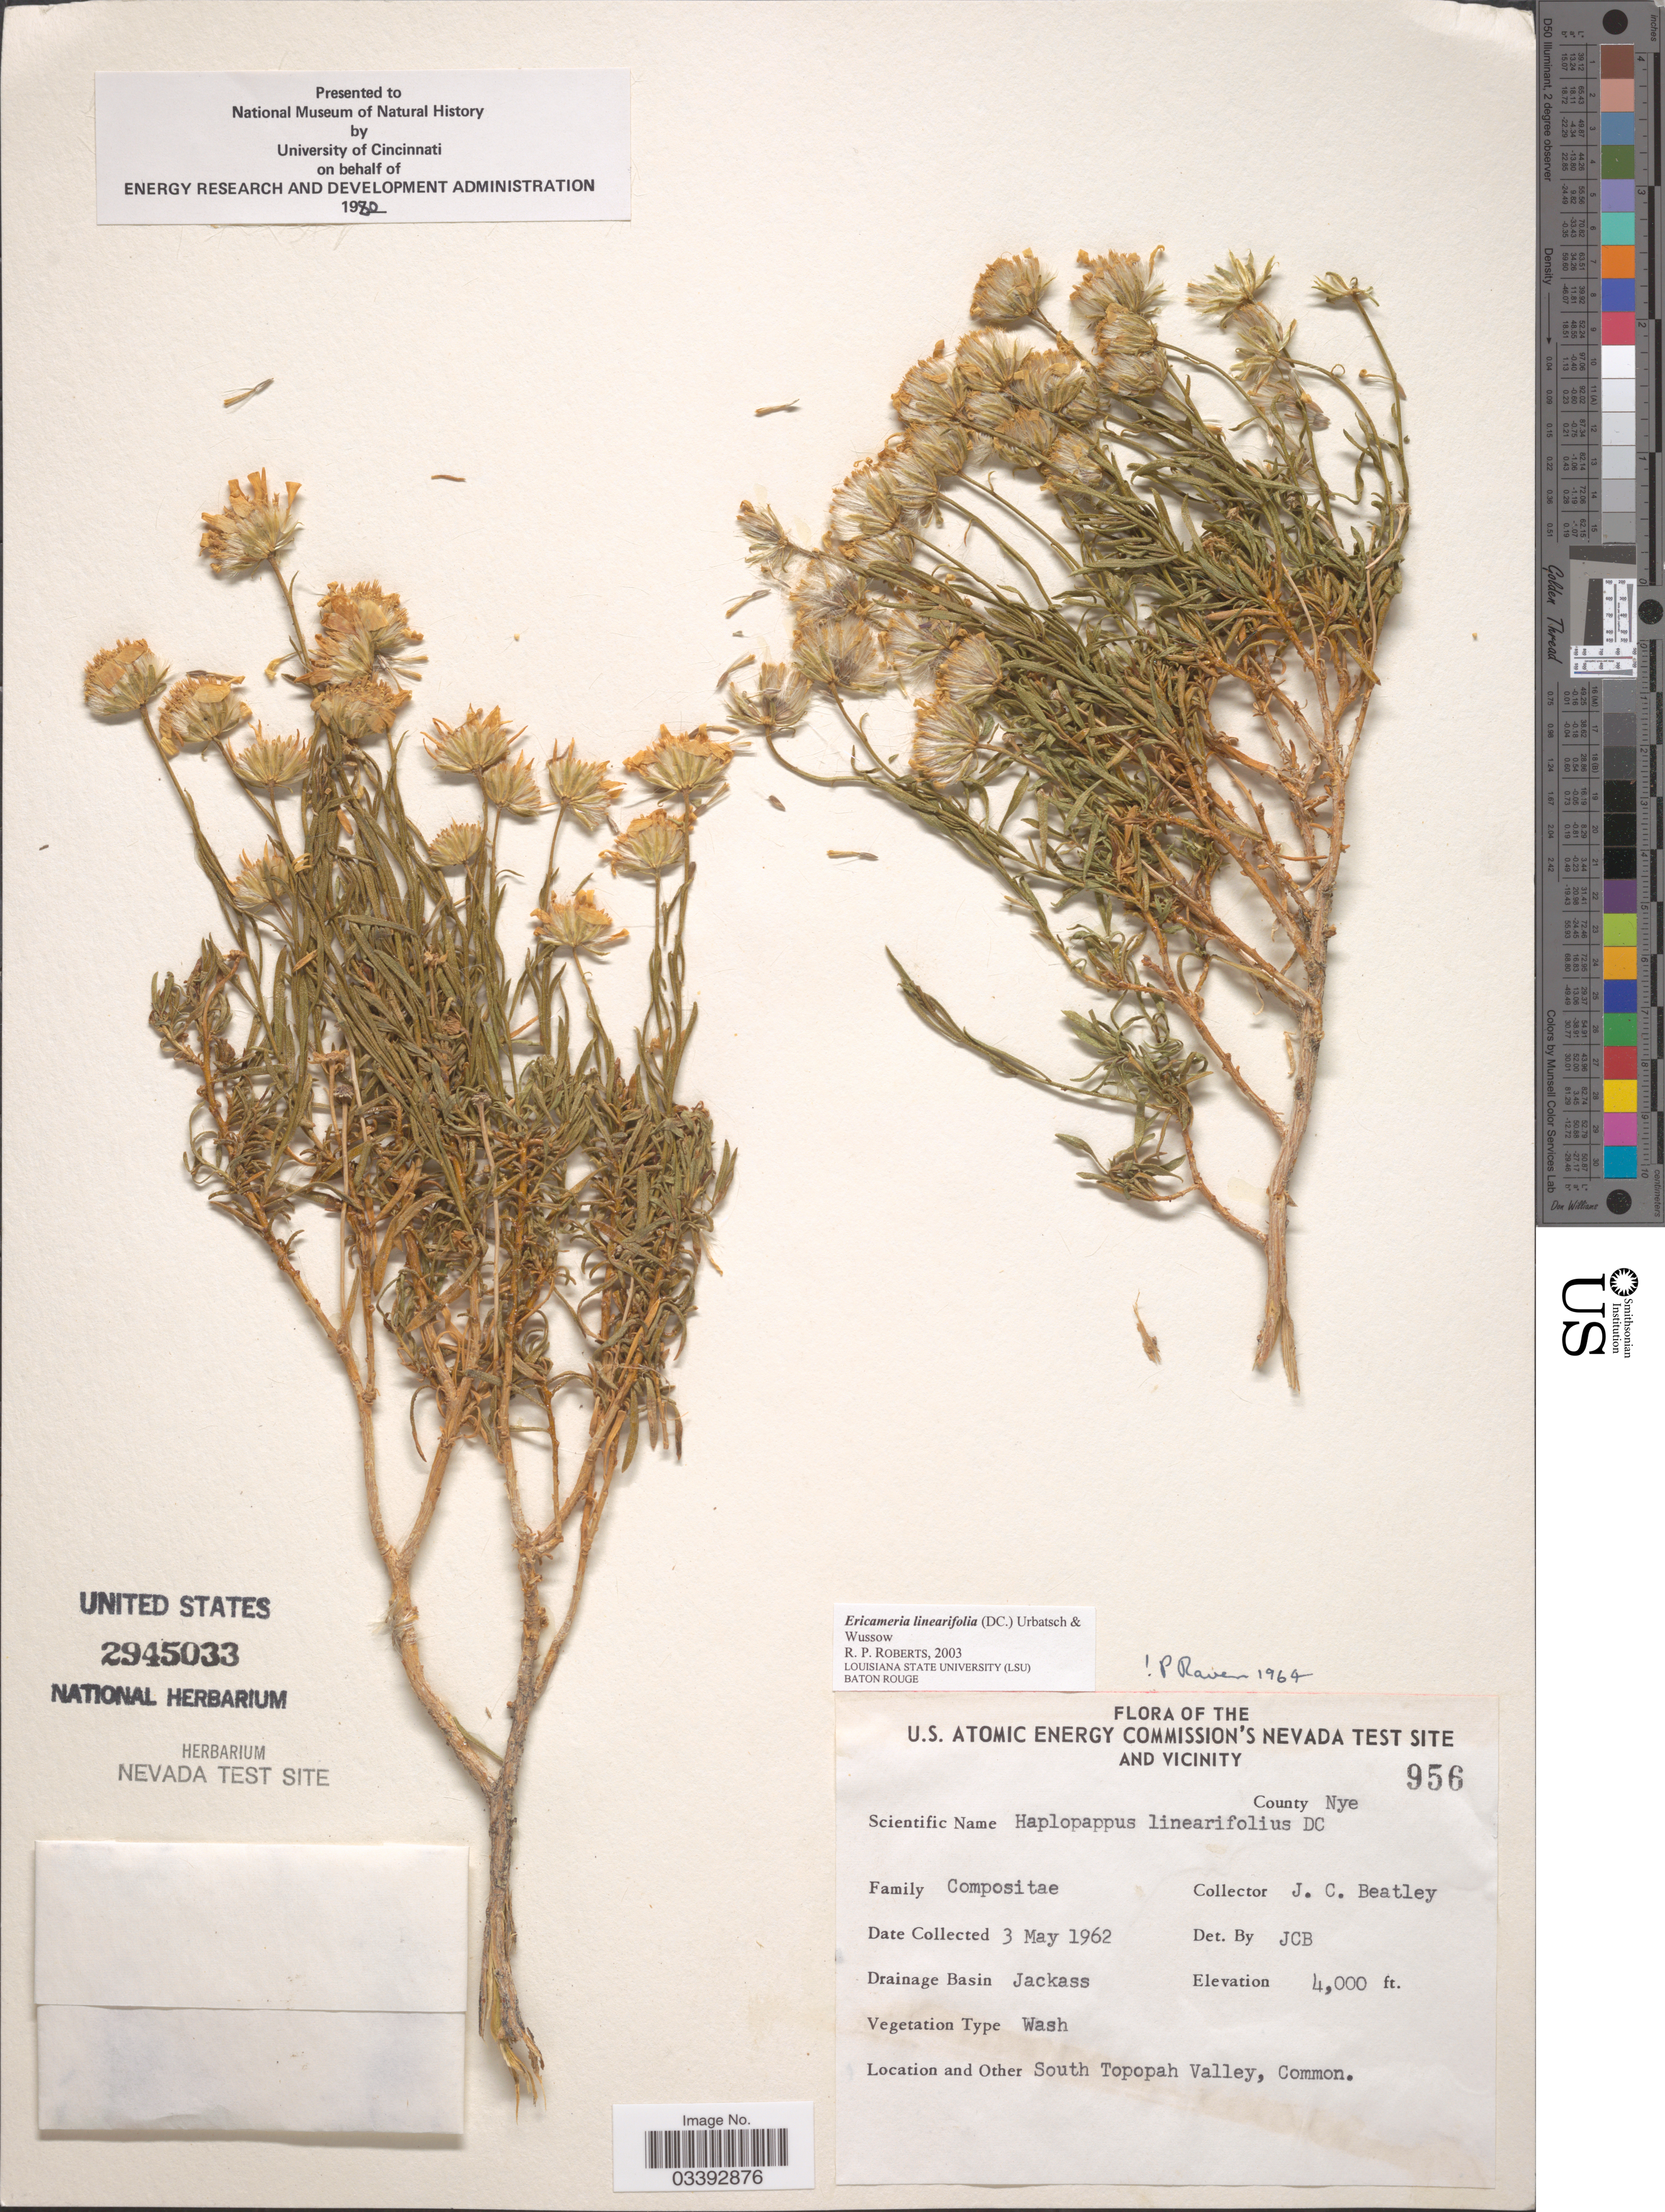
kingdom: Plantae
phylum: Tracheophyta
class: Magnoliopsida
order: Asterales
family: Asteraceae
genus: Ericameria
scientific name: Ericameria linearifolia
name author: (DC.) Urbatsch & Wussow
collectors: J. C. Beatley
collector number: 956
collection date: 1962-05-03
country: United States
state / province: Nevada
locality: U.S. Atomic Energy Commission's Nevada Test Site and Vicinity. County Nye, Drainage Basin Jackass. South Topopah Valley.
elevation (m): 1219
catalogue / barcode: US 2945033